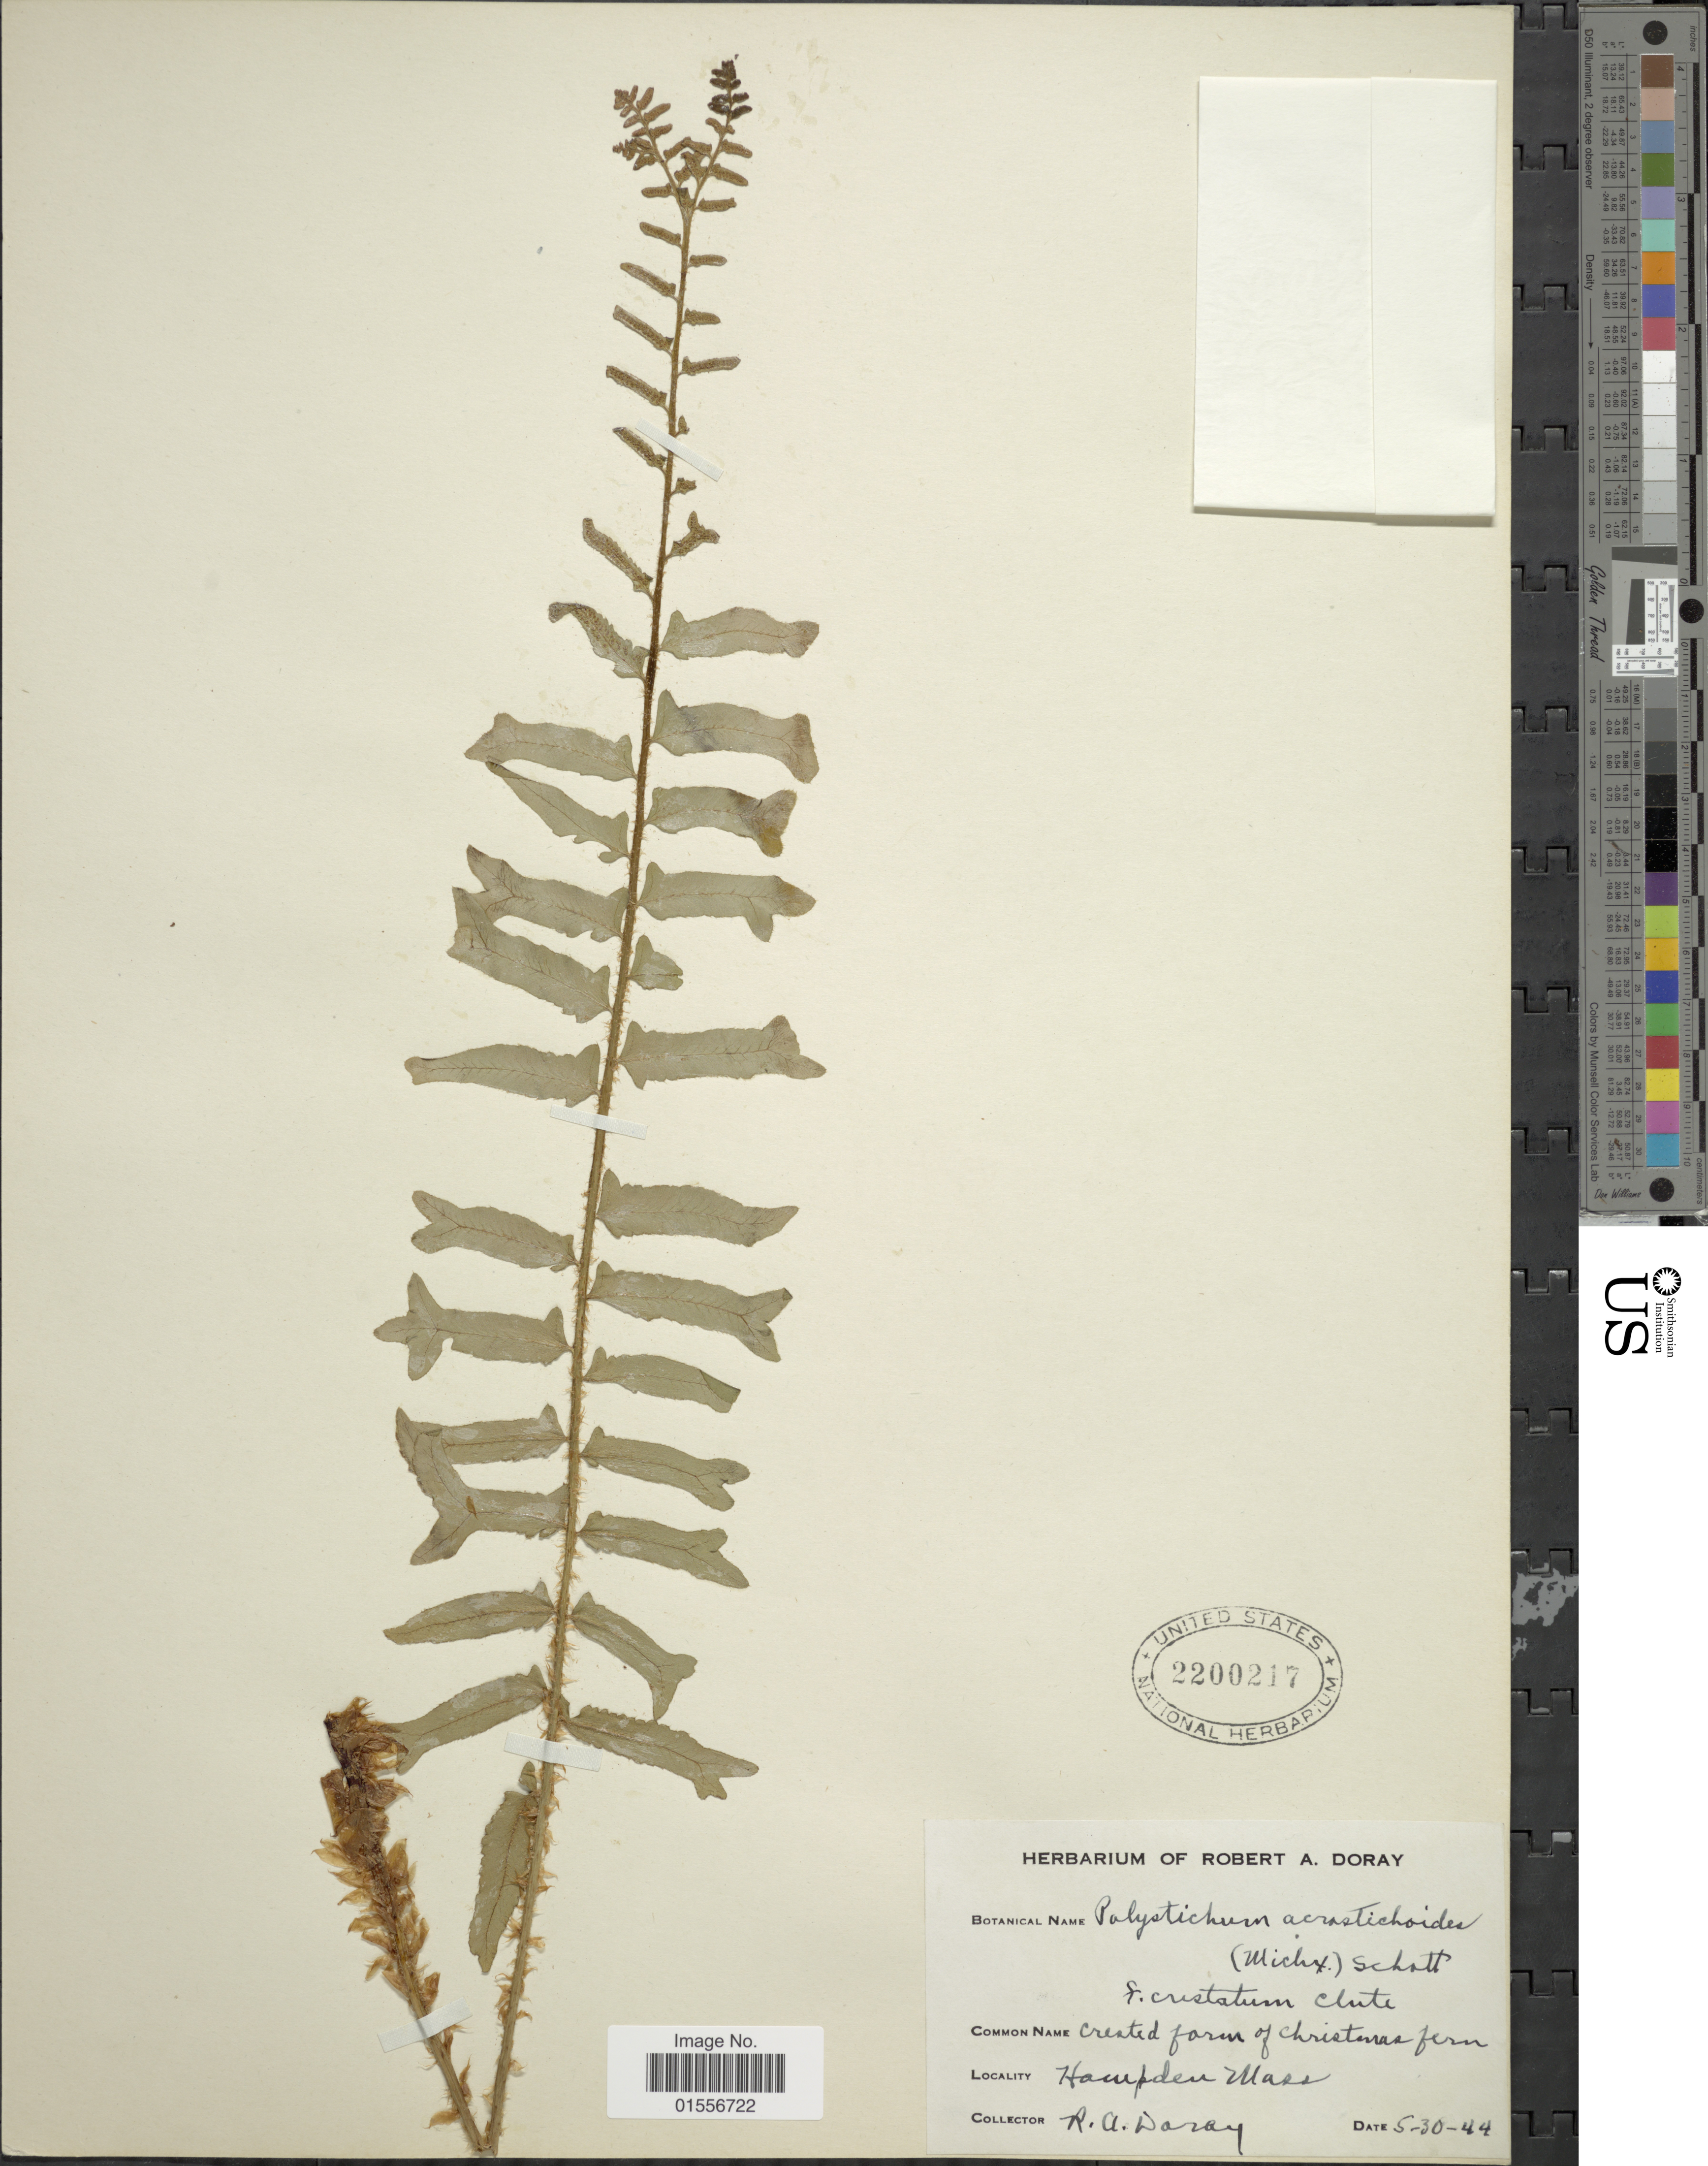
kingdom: Plantae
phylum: Tracheophyta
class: Polypodiopsida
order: Polypodiales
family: Dryopteridaceae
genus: Polystichum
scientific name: Polystichum acrostichoides f. cristatum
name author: Clute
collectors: R. Doray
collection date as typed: Transcribed d/m/y: 30/5/44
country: United States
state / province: Massachusetts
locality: Hampden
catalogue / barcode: US 2200217